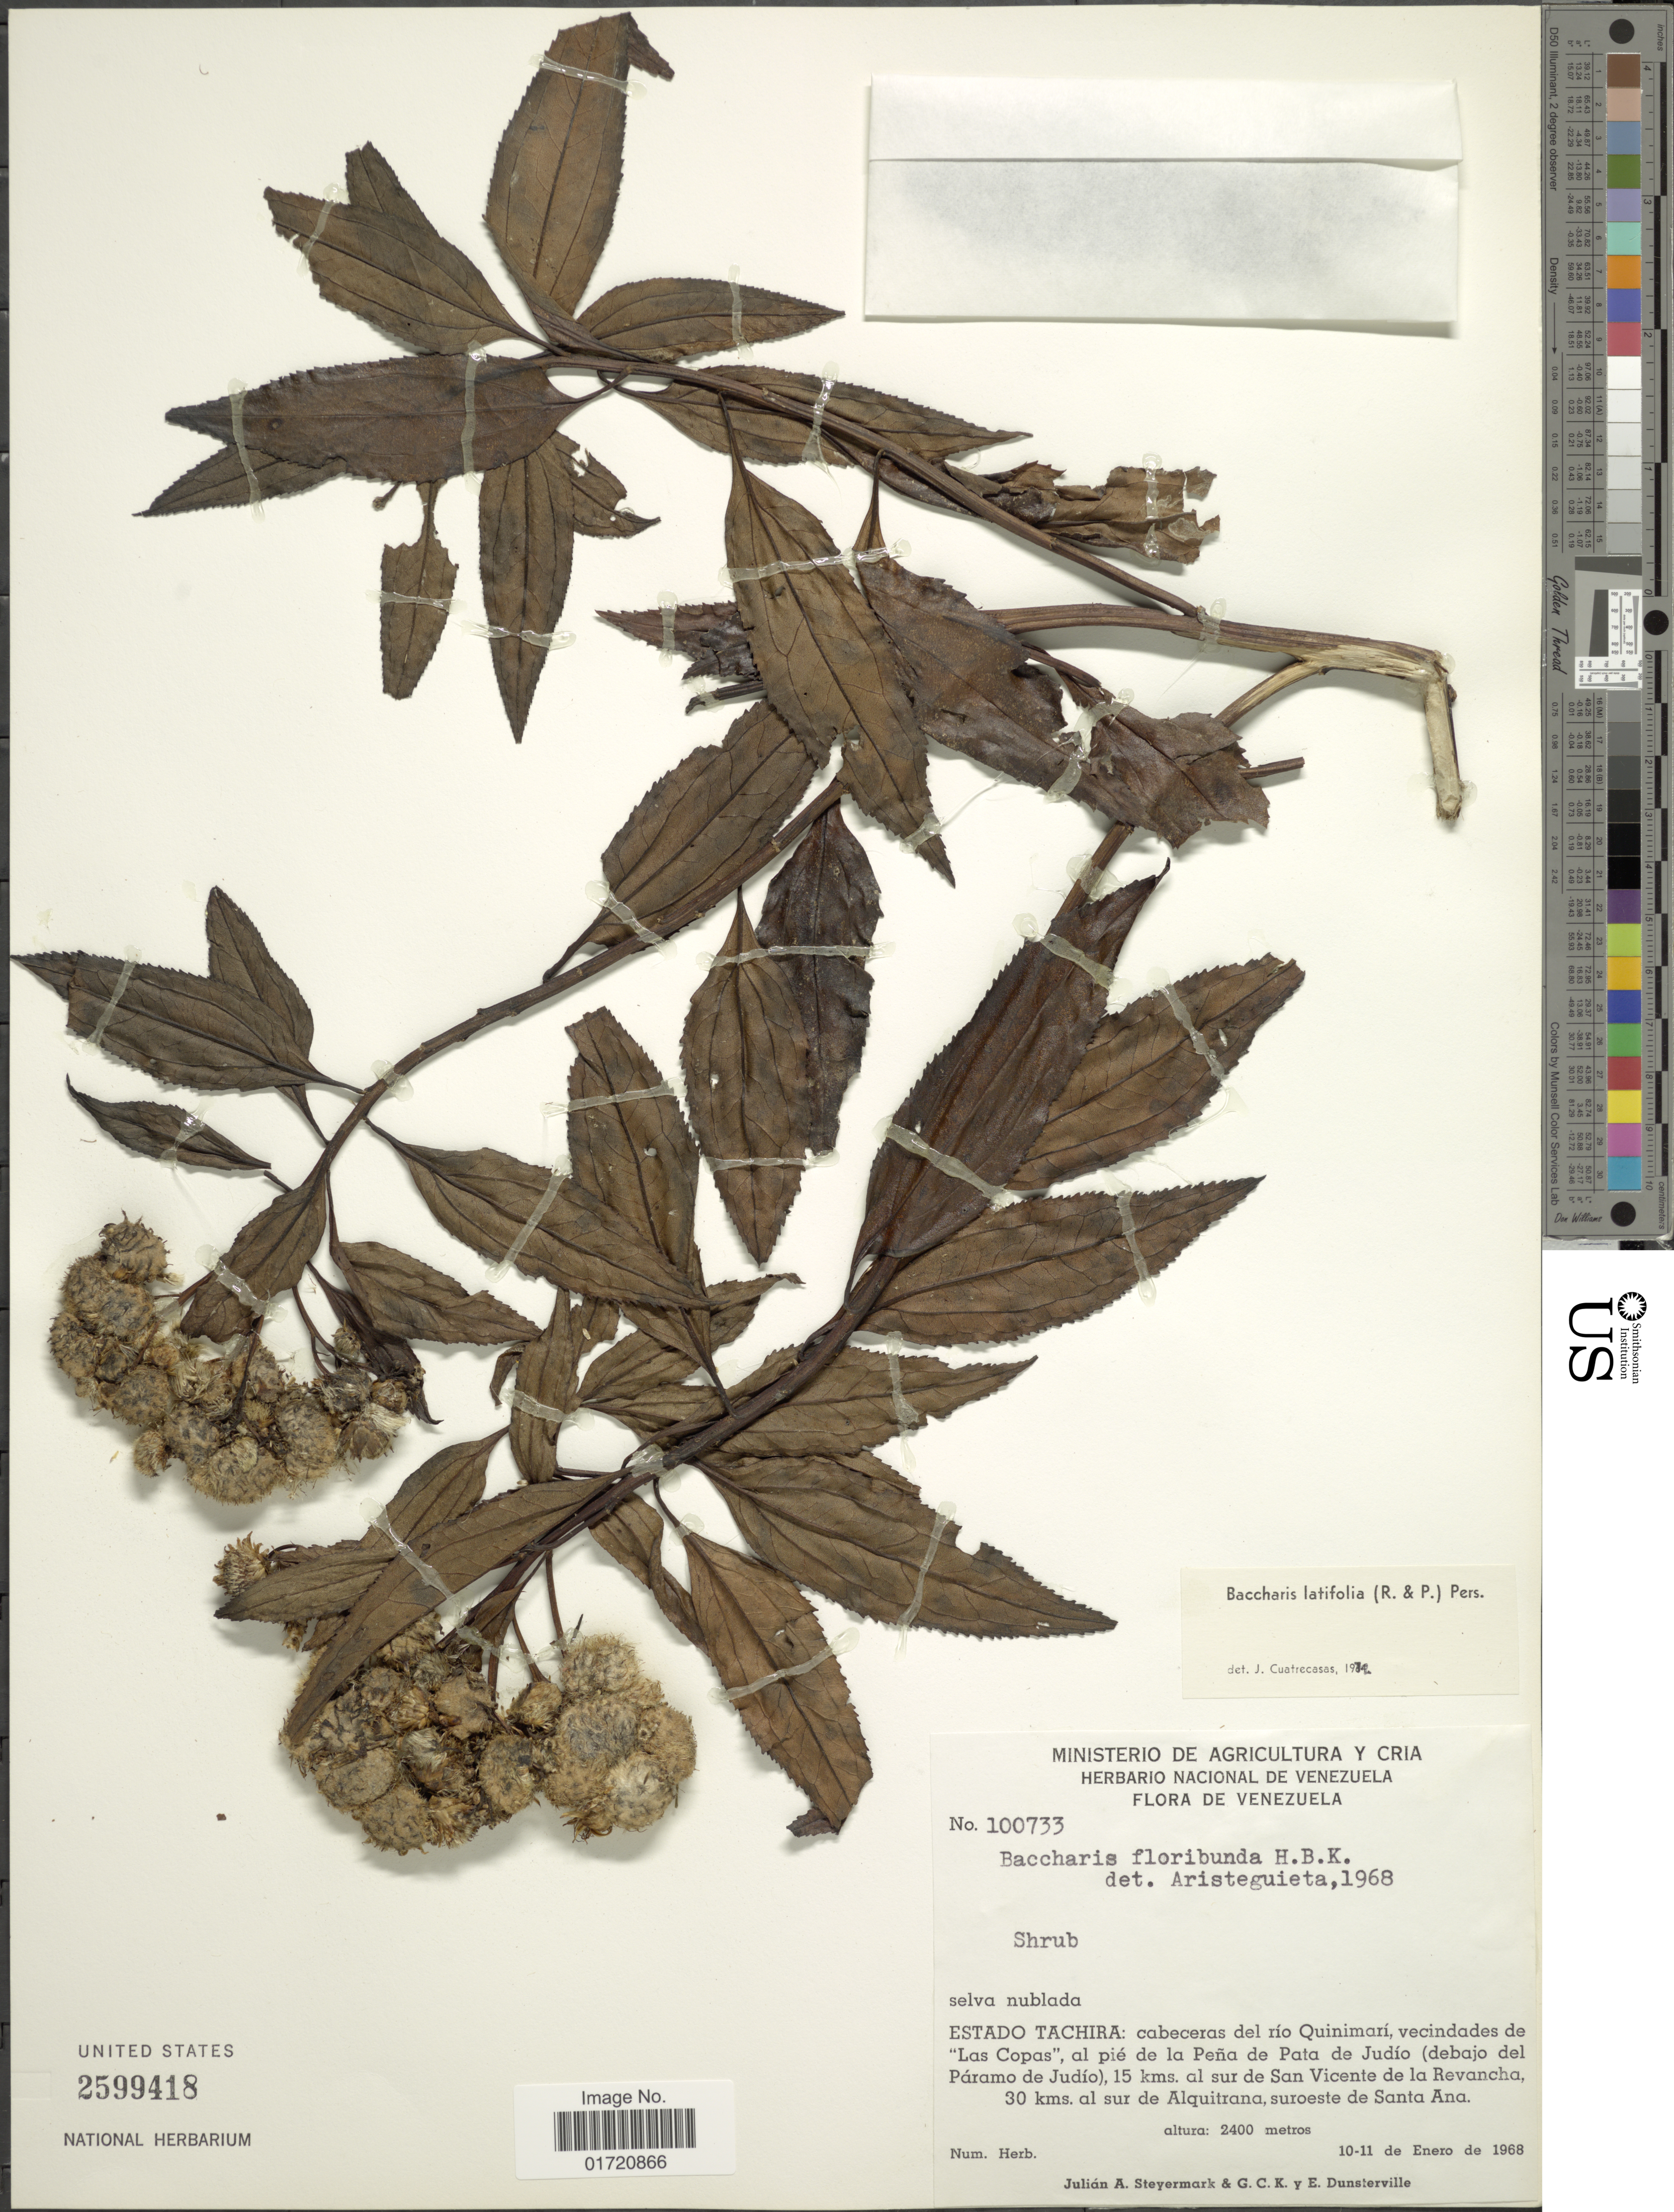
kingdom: Plantae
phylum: Tracheophyta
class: Magnoliopsida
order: Asterales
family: Asteraceae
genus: Baccharis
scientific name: Baccharis latifolia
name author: (Ruiz & Pav.) Pers.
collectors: J. Steyermark, G. C. K. Dunsterville & E. Dunsterville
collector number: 100733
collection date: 1968-01-10/1968-01-11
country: Venezuela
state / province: Tachira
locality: Cabeceras del rio Quinimari, vecindades de Las Copas, al pie de la Pena de Pata de Judio (debjo del Paarmo de Judio), 15 kms al sur de San Vicente de la Revancha, 30 kms al sur de Alquitrana, suroeste de Santa Ana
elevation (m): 2400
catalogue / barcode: US 2599418